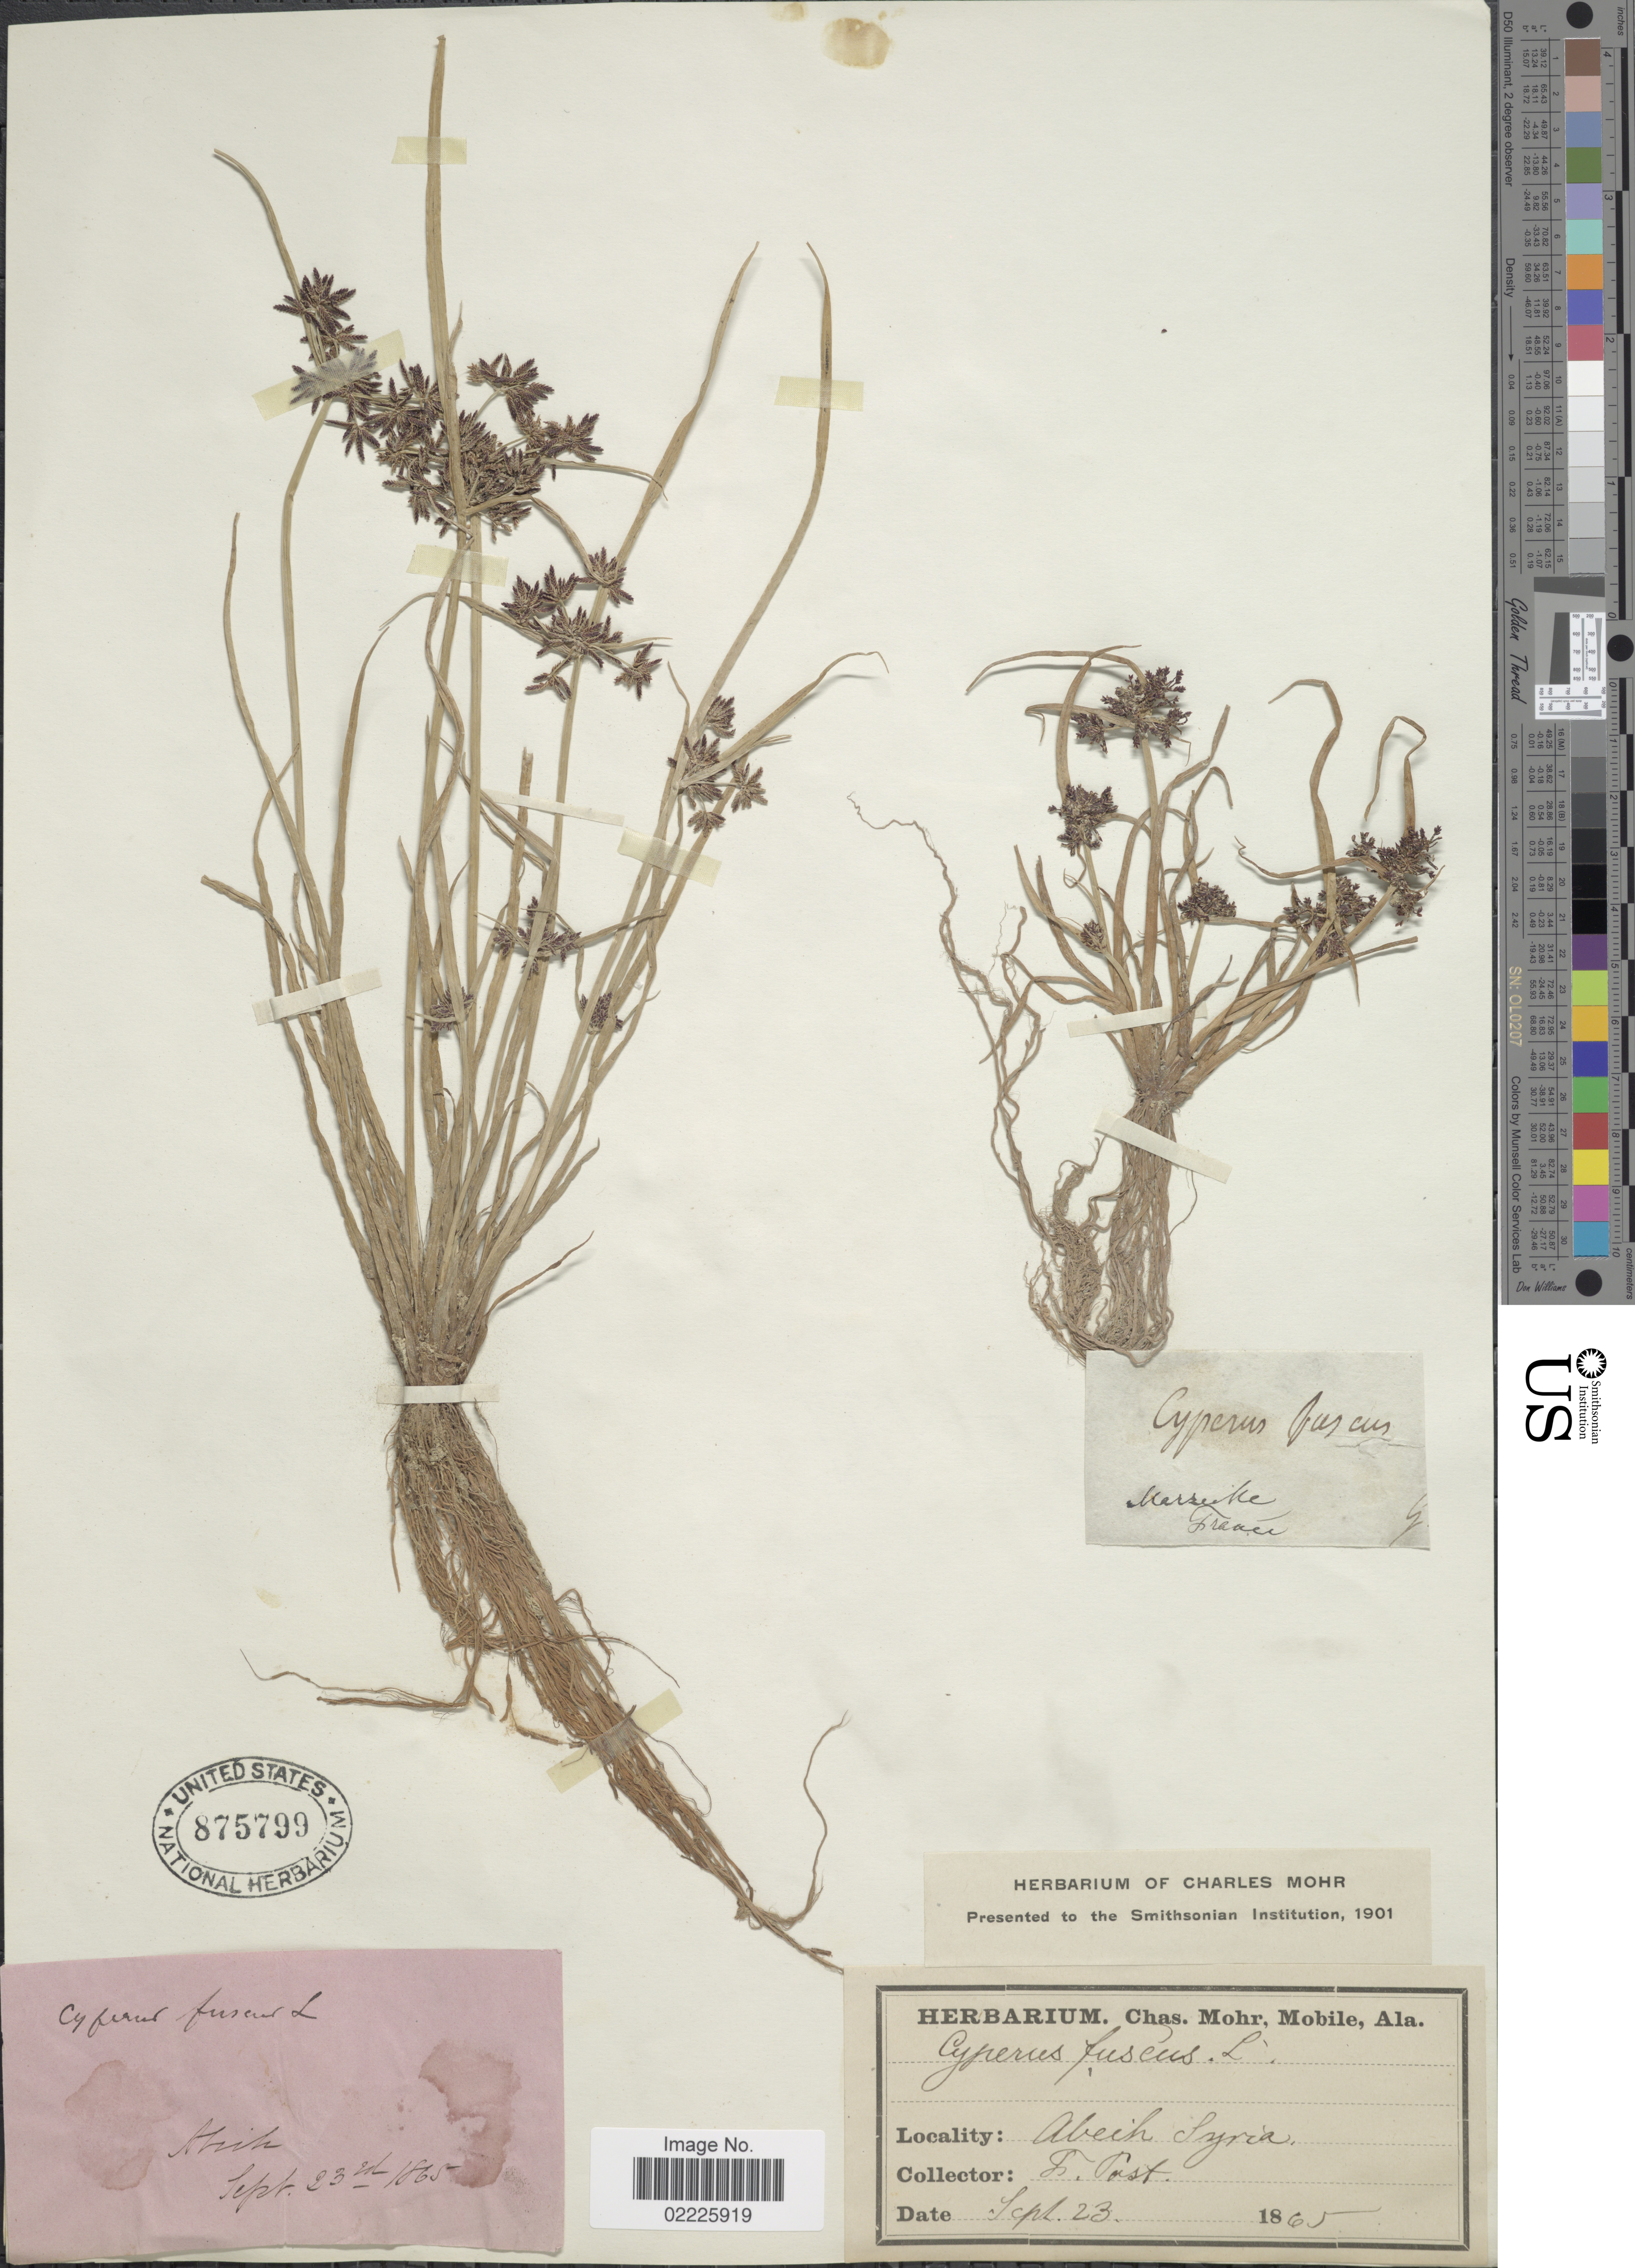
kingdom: Plantae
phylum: Tracheophyta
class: Liliopsida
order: Poales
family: Cyperaceae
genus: Cyperus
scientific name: Cyperus fuscus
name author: L.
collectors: F. Past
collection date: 1965-09-23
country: Syria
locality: Abeich, Kvik [interpreted]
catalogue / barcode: US 875799